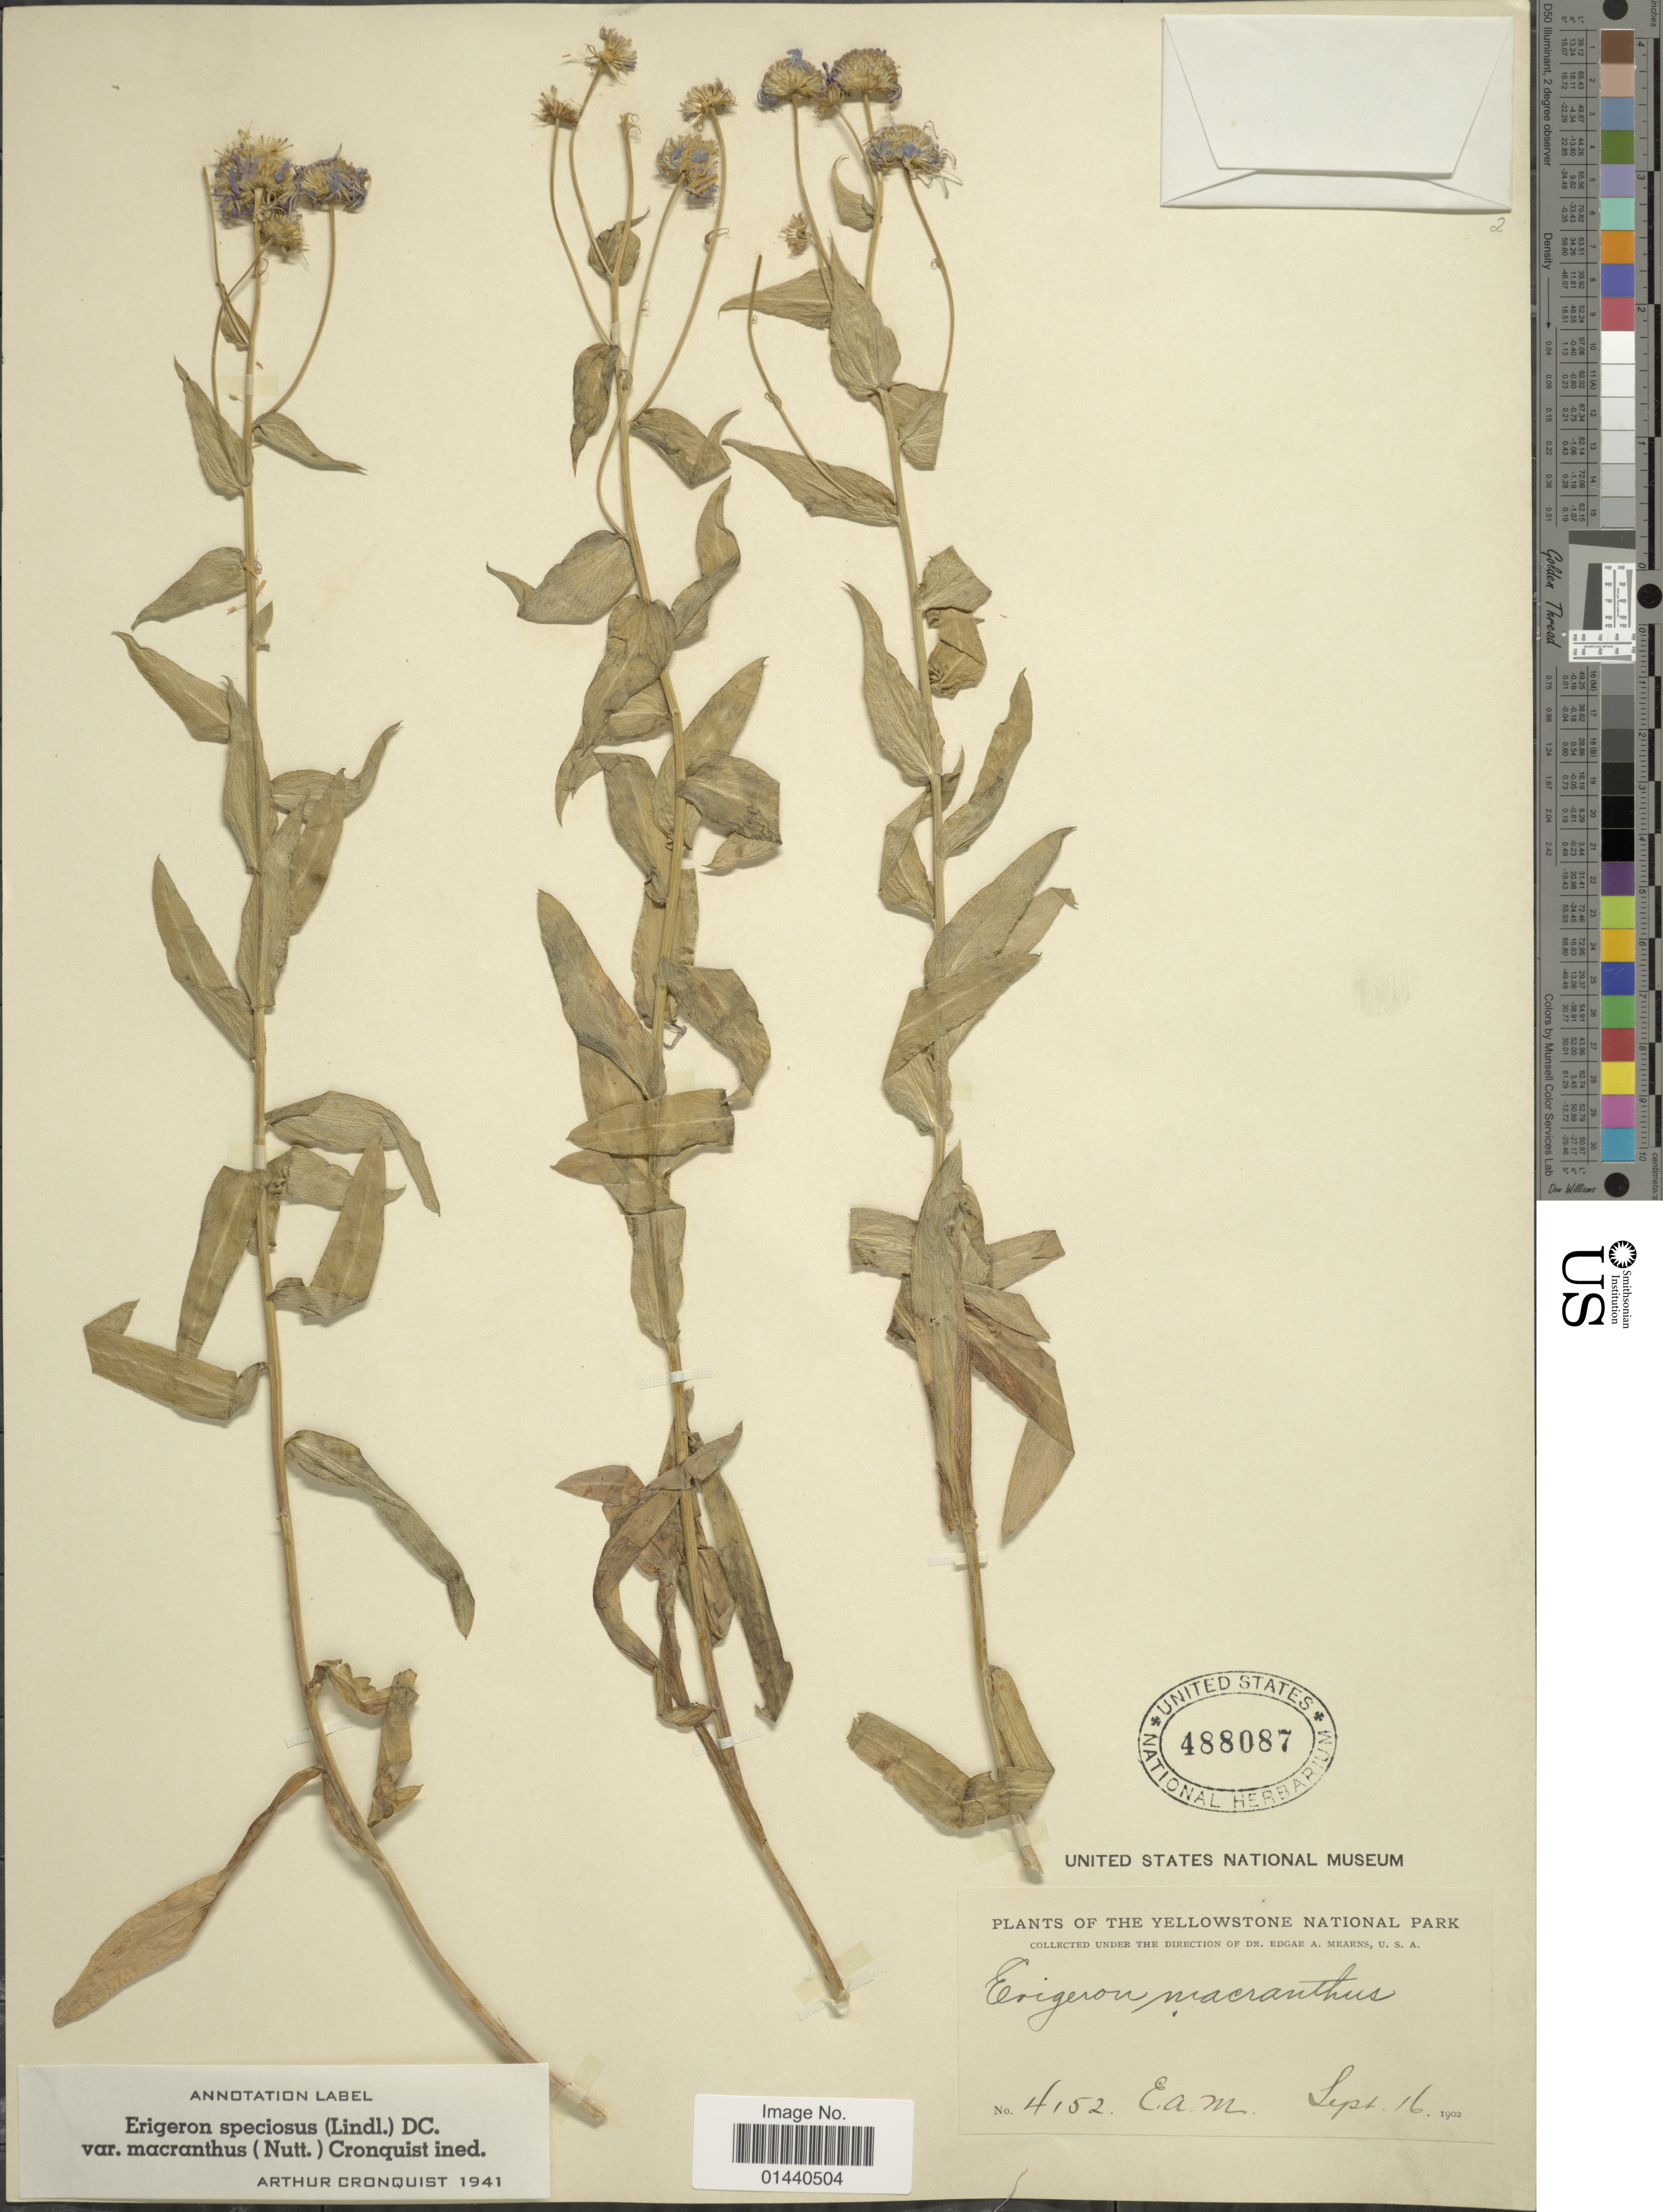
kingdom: Plantae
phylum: Tracheophyta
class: Magnoliopsida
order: Asterales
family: Asteraceae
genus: Erigeron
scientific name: Erigeron speciosus var. macranthus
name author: (Nutt.) Cronq.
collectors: E. A. Mearns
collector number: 4152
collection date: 1902-08-16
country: United States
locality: The Yellowstone National Park.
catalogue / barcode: US 488087